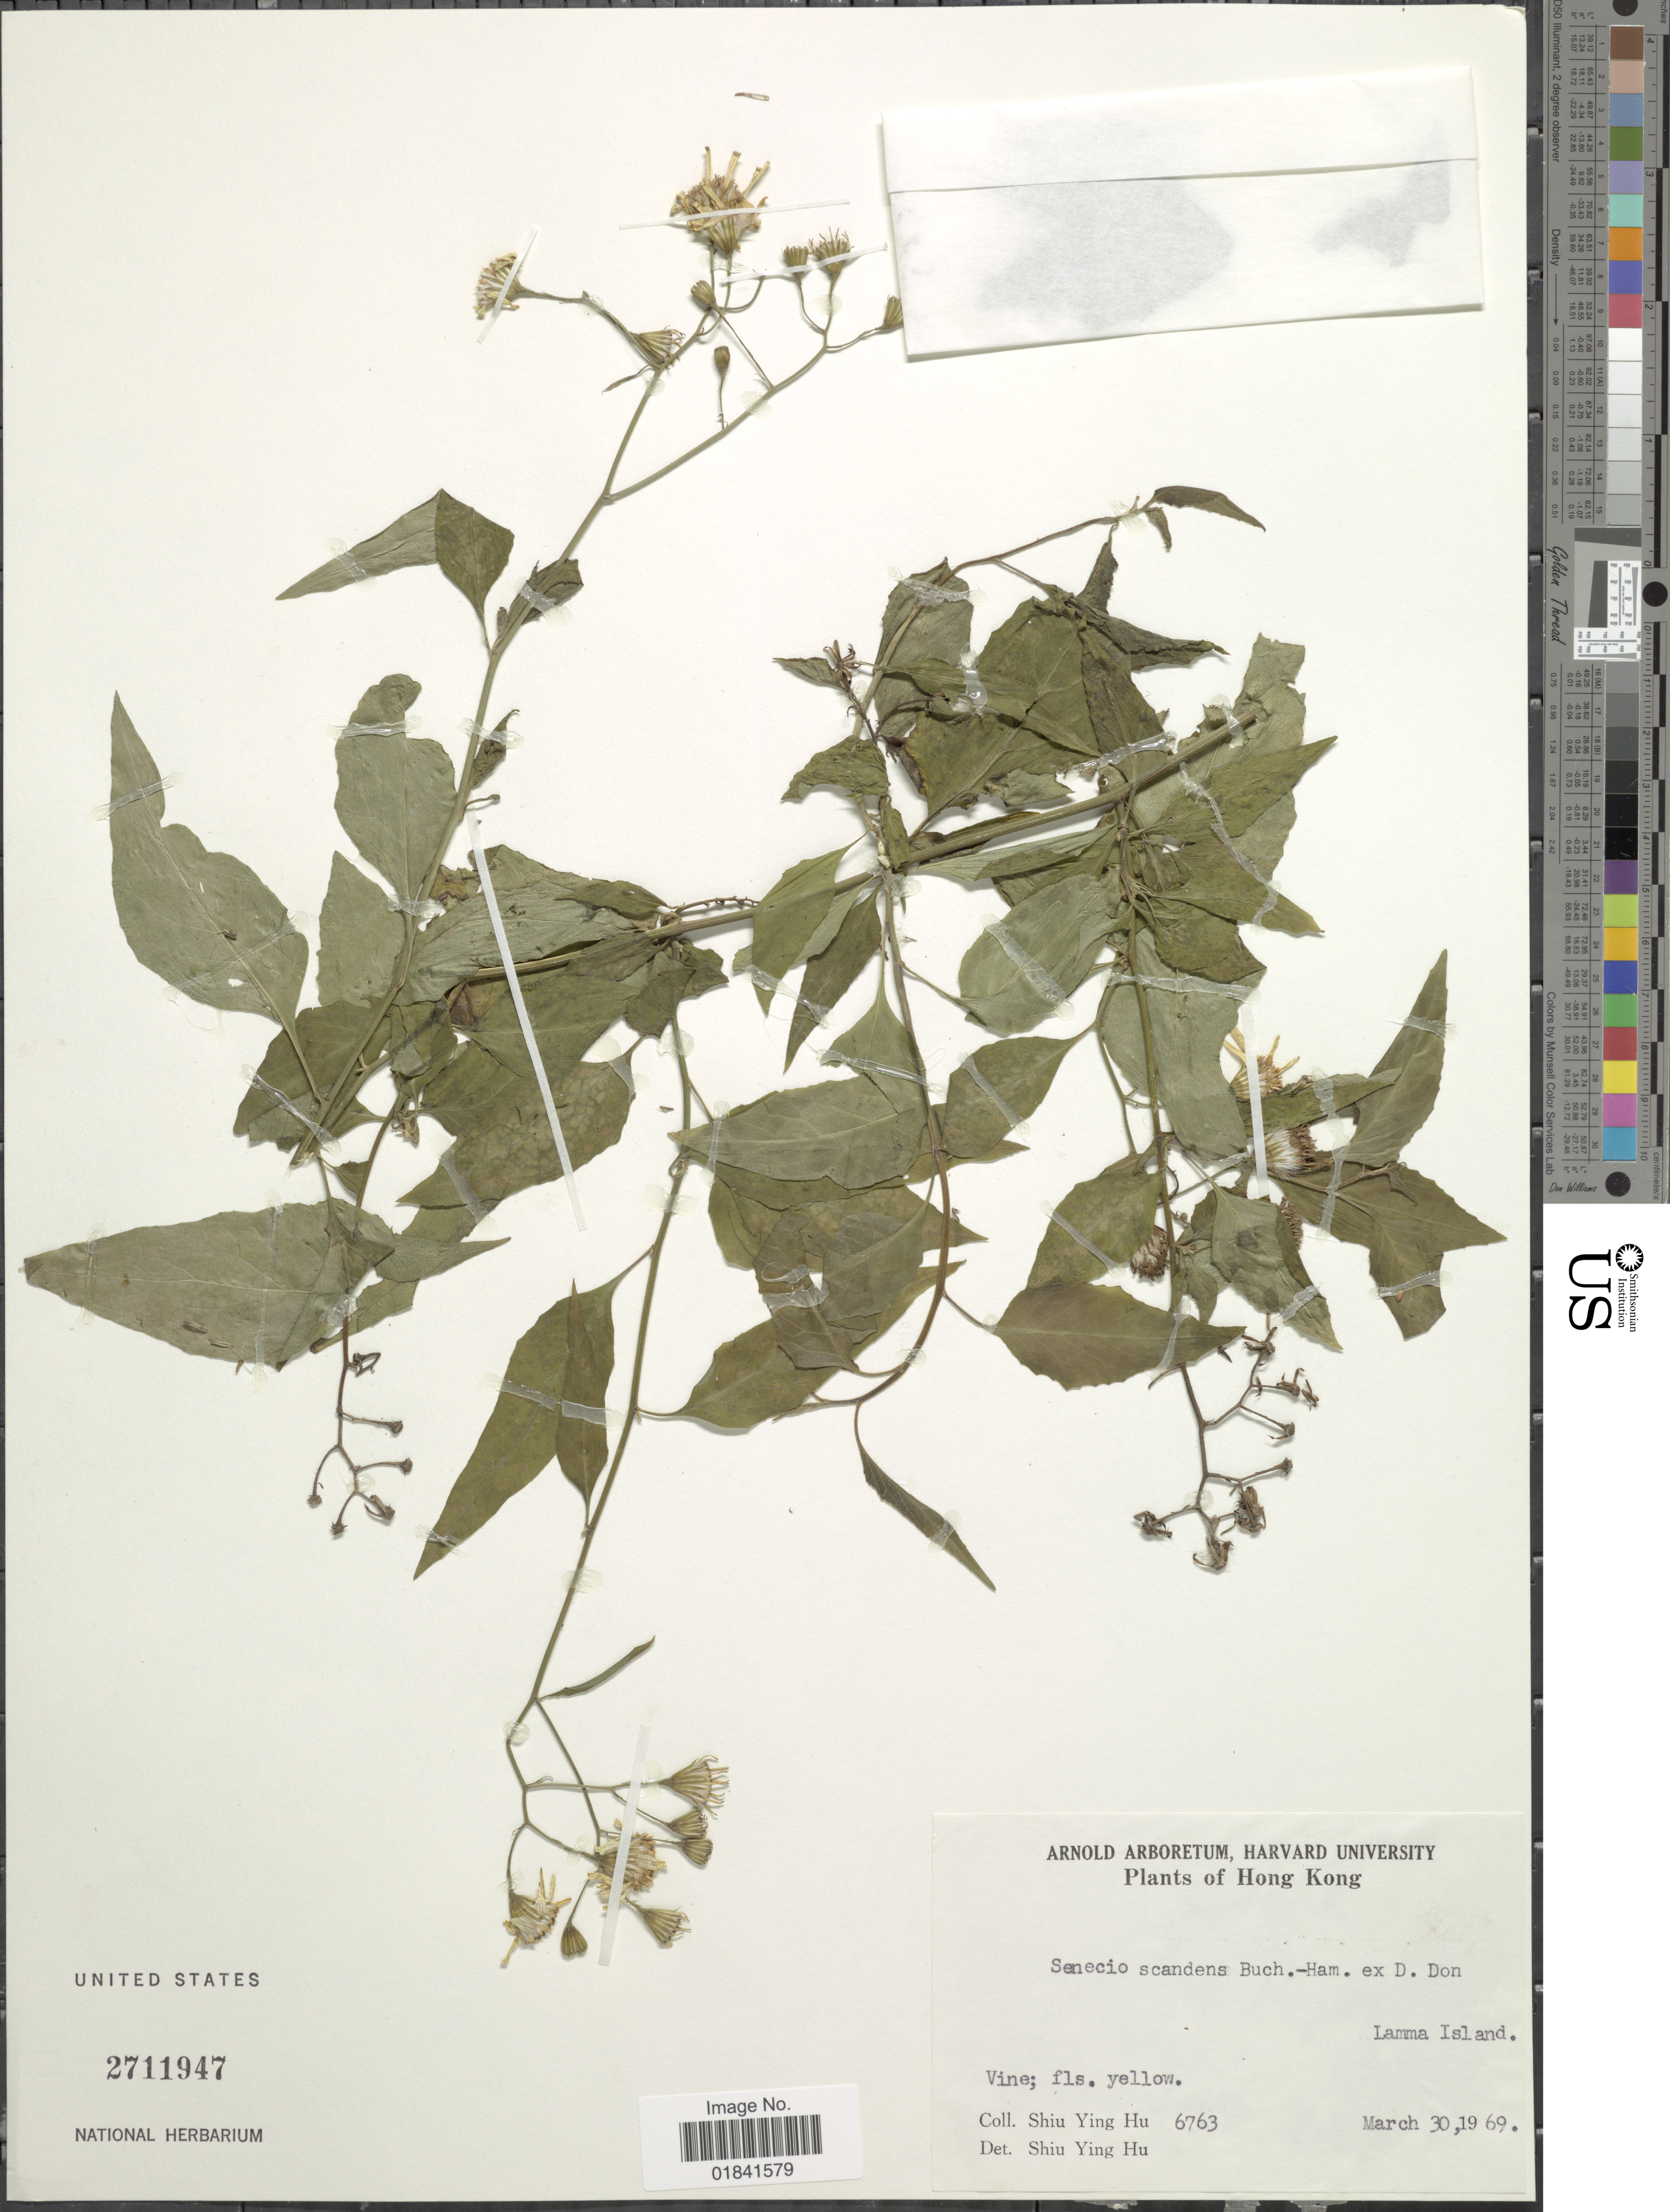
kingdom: Plantae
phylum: Tracheophyta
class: Magnoliopsida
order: Asterales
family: Asteraceae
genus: Senecio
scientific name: Senecio scandens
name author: Buch.-Ham. ex D. Don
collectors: S. Y. Hu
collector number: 6763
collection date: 1969-03-30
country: China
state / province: Hong Kong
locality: Lamma Island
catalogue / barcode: US 2711947